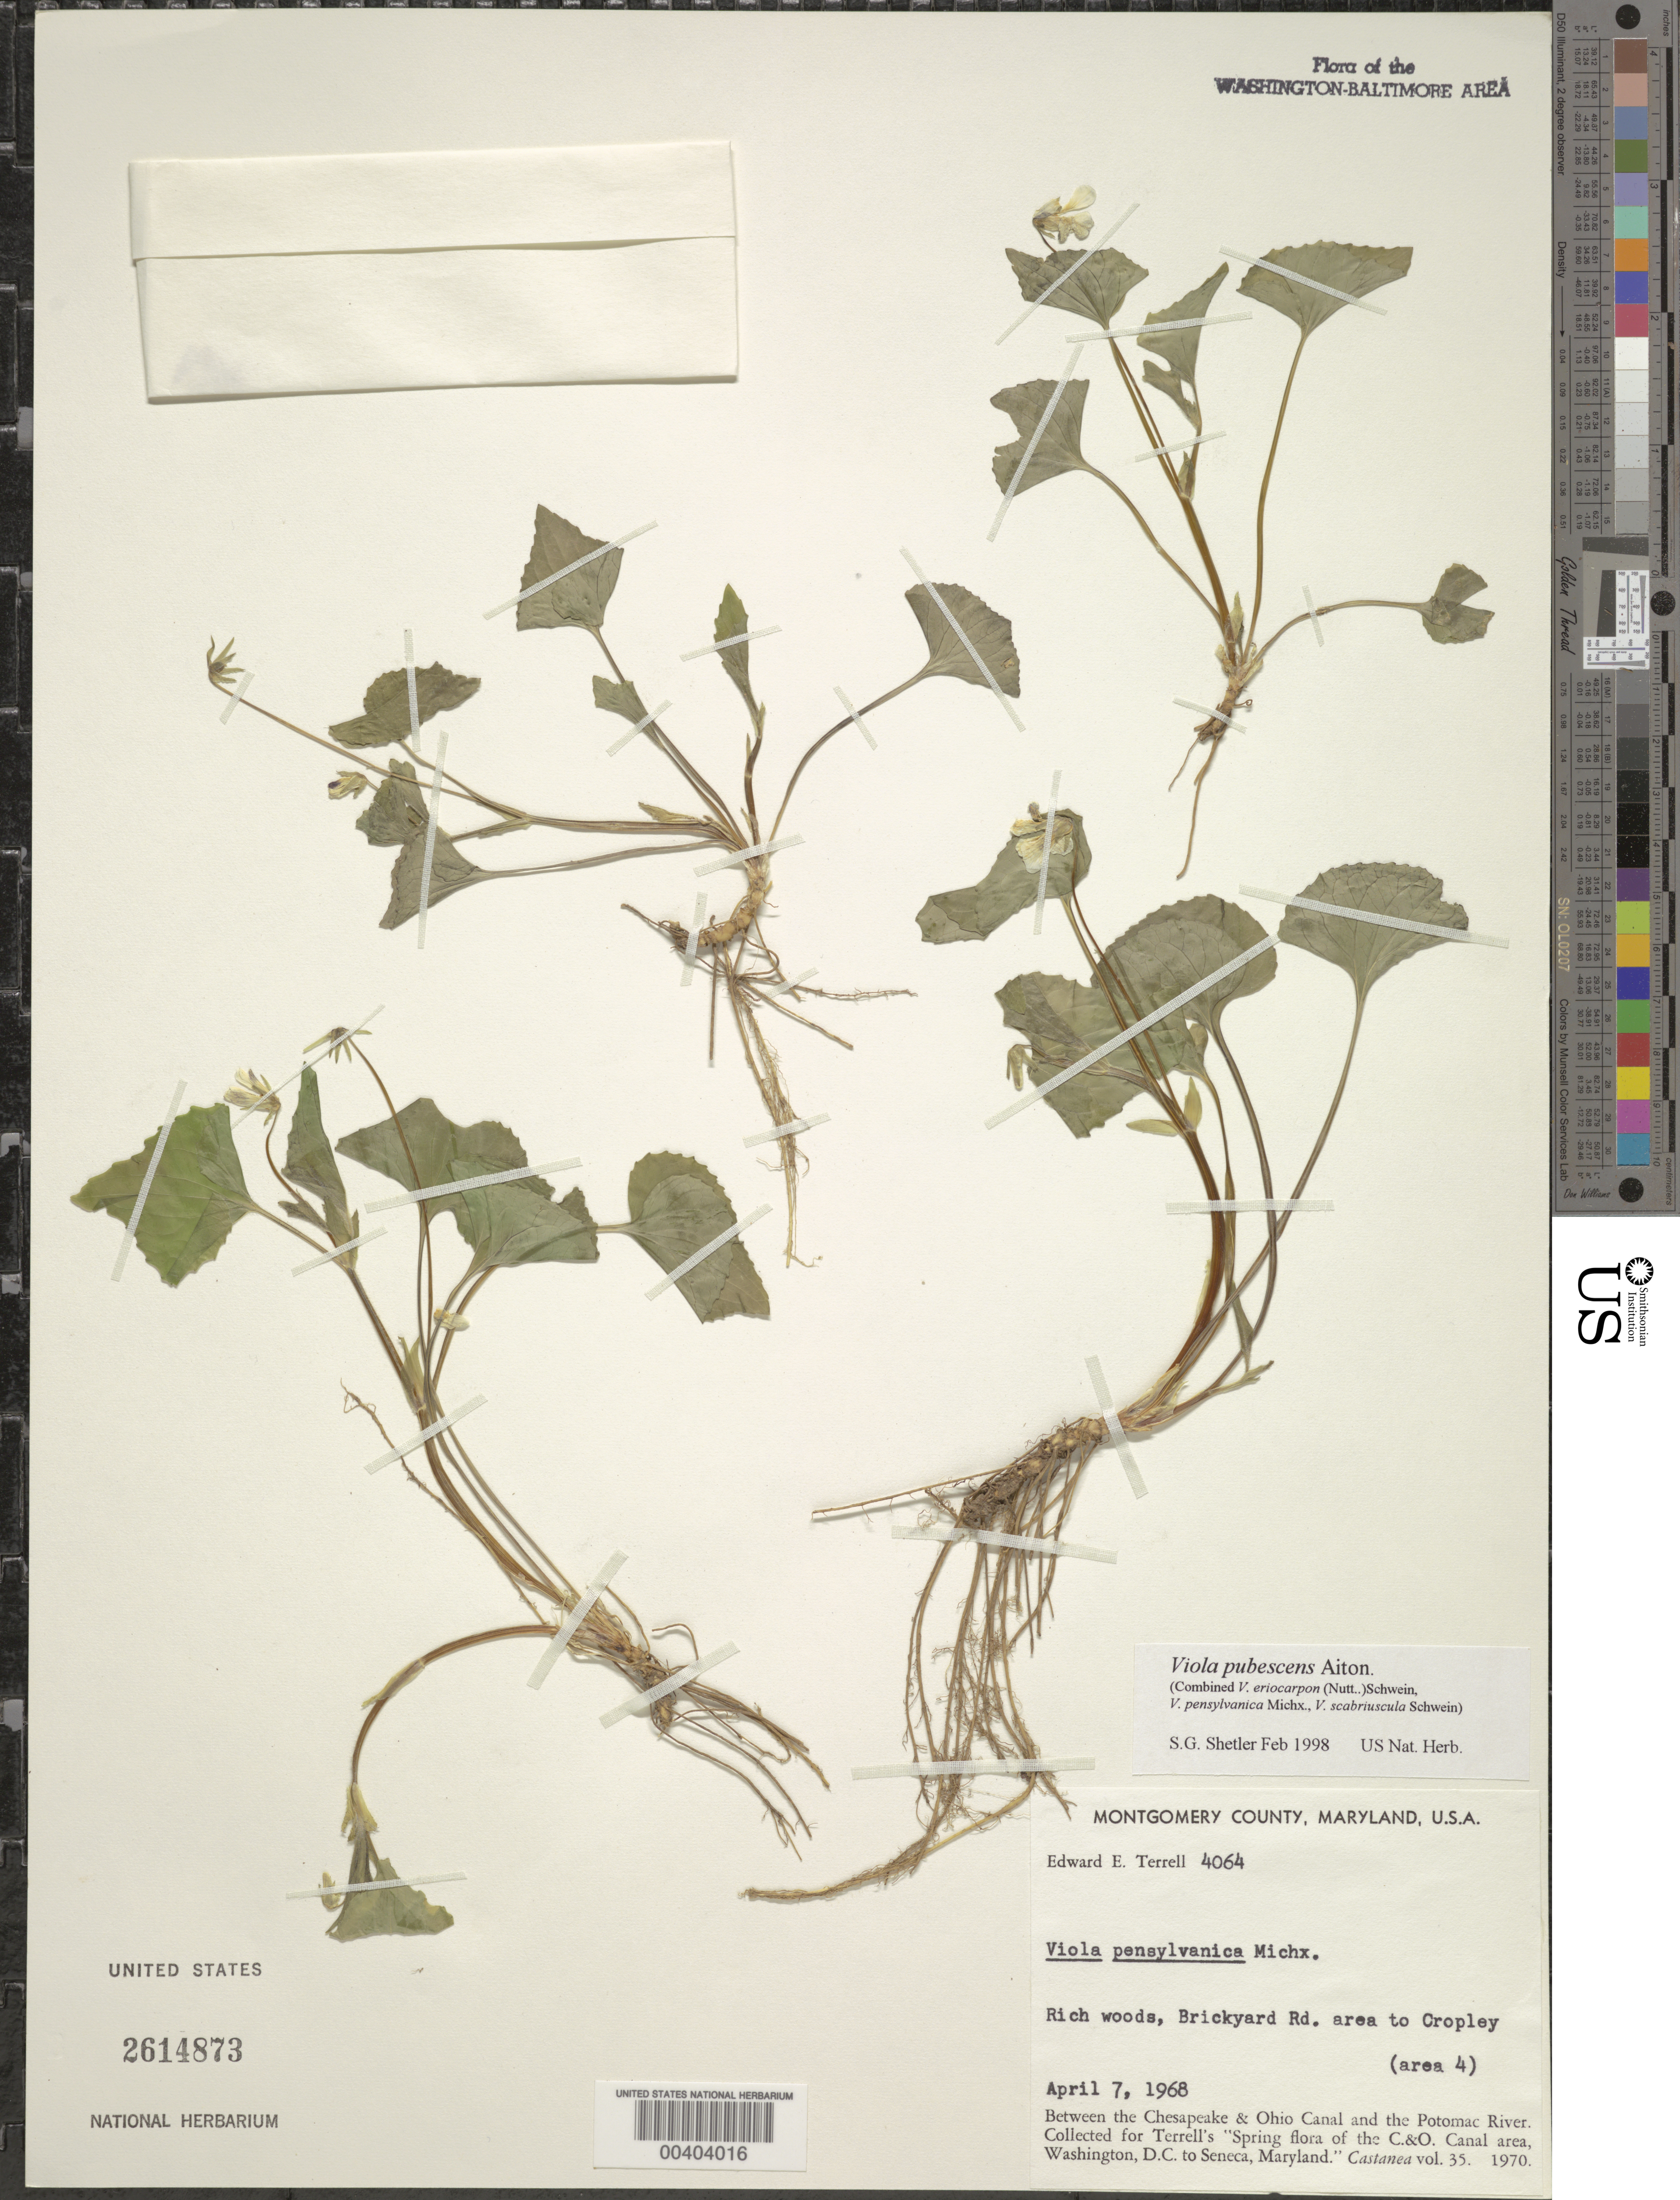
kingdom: Plantae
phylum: Tracheophyta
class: Magnoliopsida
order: Malpighiales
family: Violaceae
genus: Viola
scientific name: Viola pubescens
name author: Aiton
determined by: Shetler, Stanwyn G., (US), NMNH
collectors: E. E. Terrell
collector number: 4064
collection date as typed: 07 Apr 1968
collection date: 1968-04-07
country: United States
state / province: Maryland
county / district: Montgomery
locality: Brickyard Road to Cropley C. & O. Canal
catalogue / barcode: US 2614873